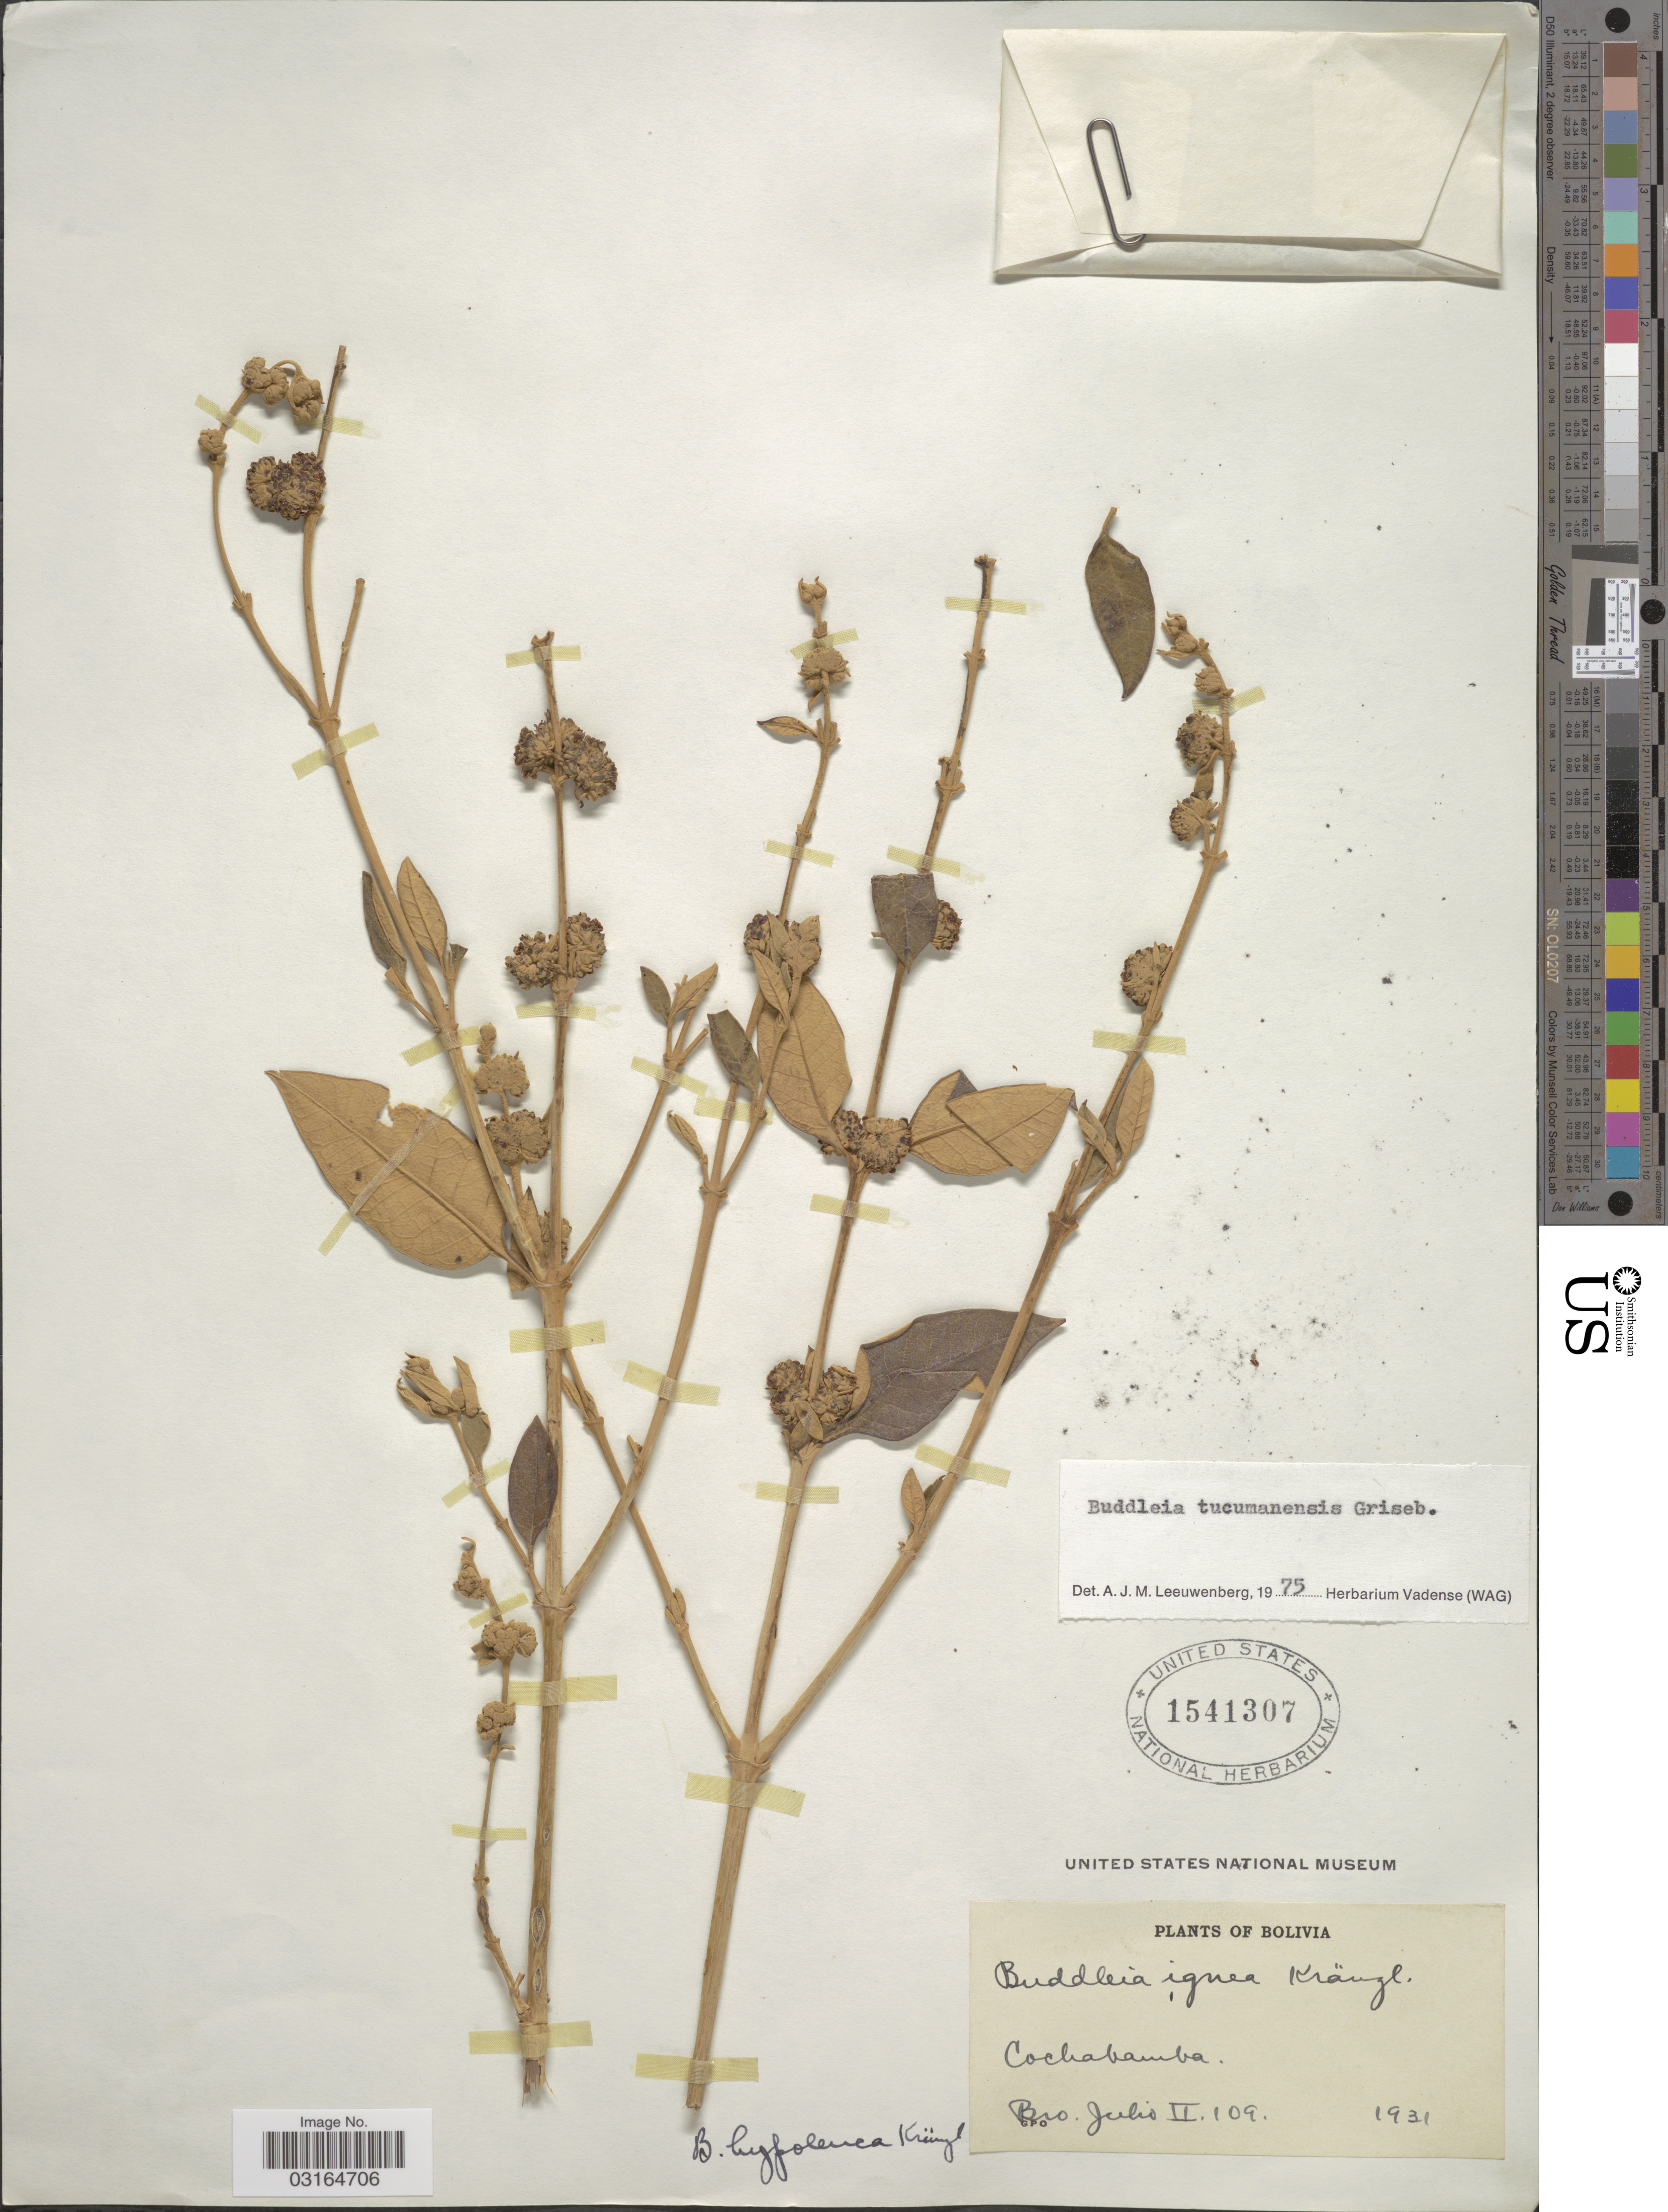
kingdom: Plantae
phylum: Tracheophyta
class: Magnoliopsida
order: Lamiales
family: Scrophulariaceae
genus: Buddleja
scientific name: Buddleja tucumanensis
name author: Griseb.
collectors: Bro. Julio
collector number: II.109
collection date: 1931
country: Bolivia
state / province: Cochabamba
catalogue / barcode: US 1541307